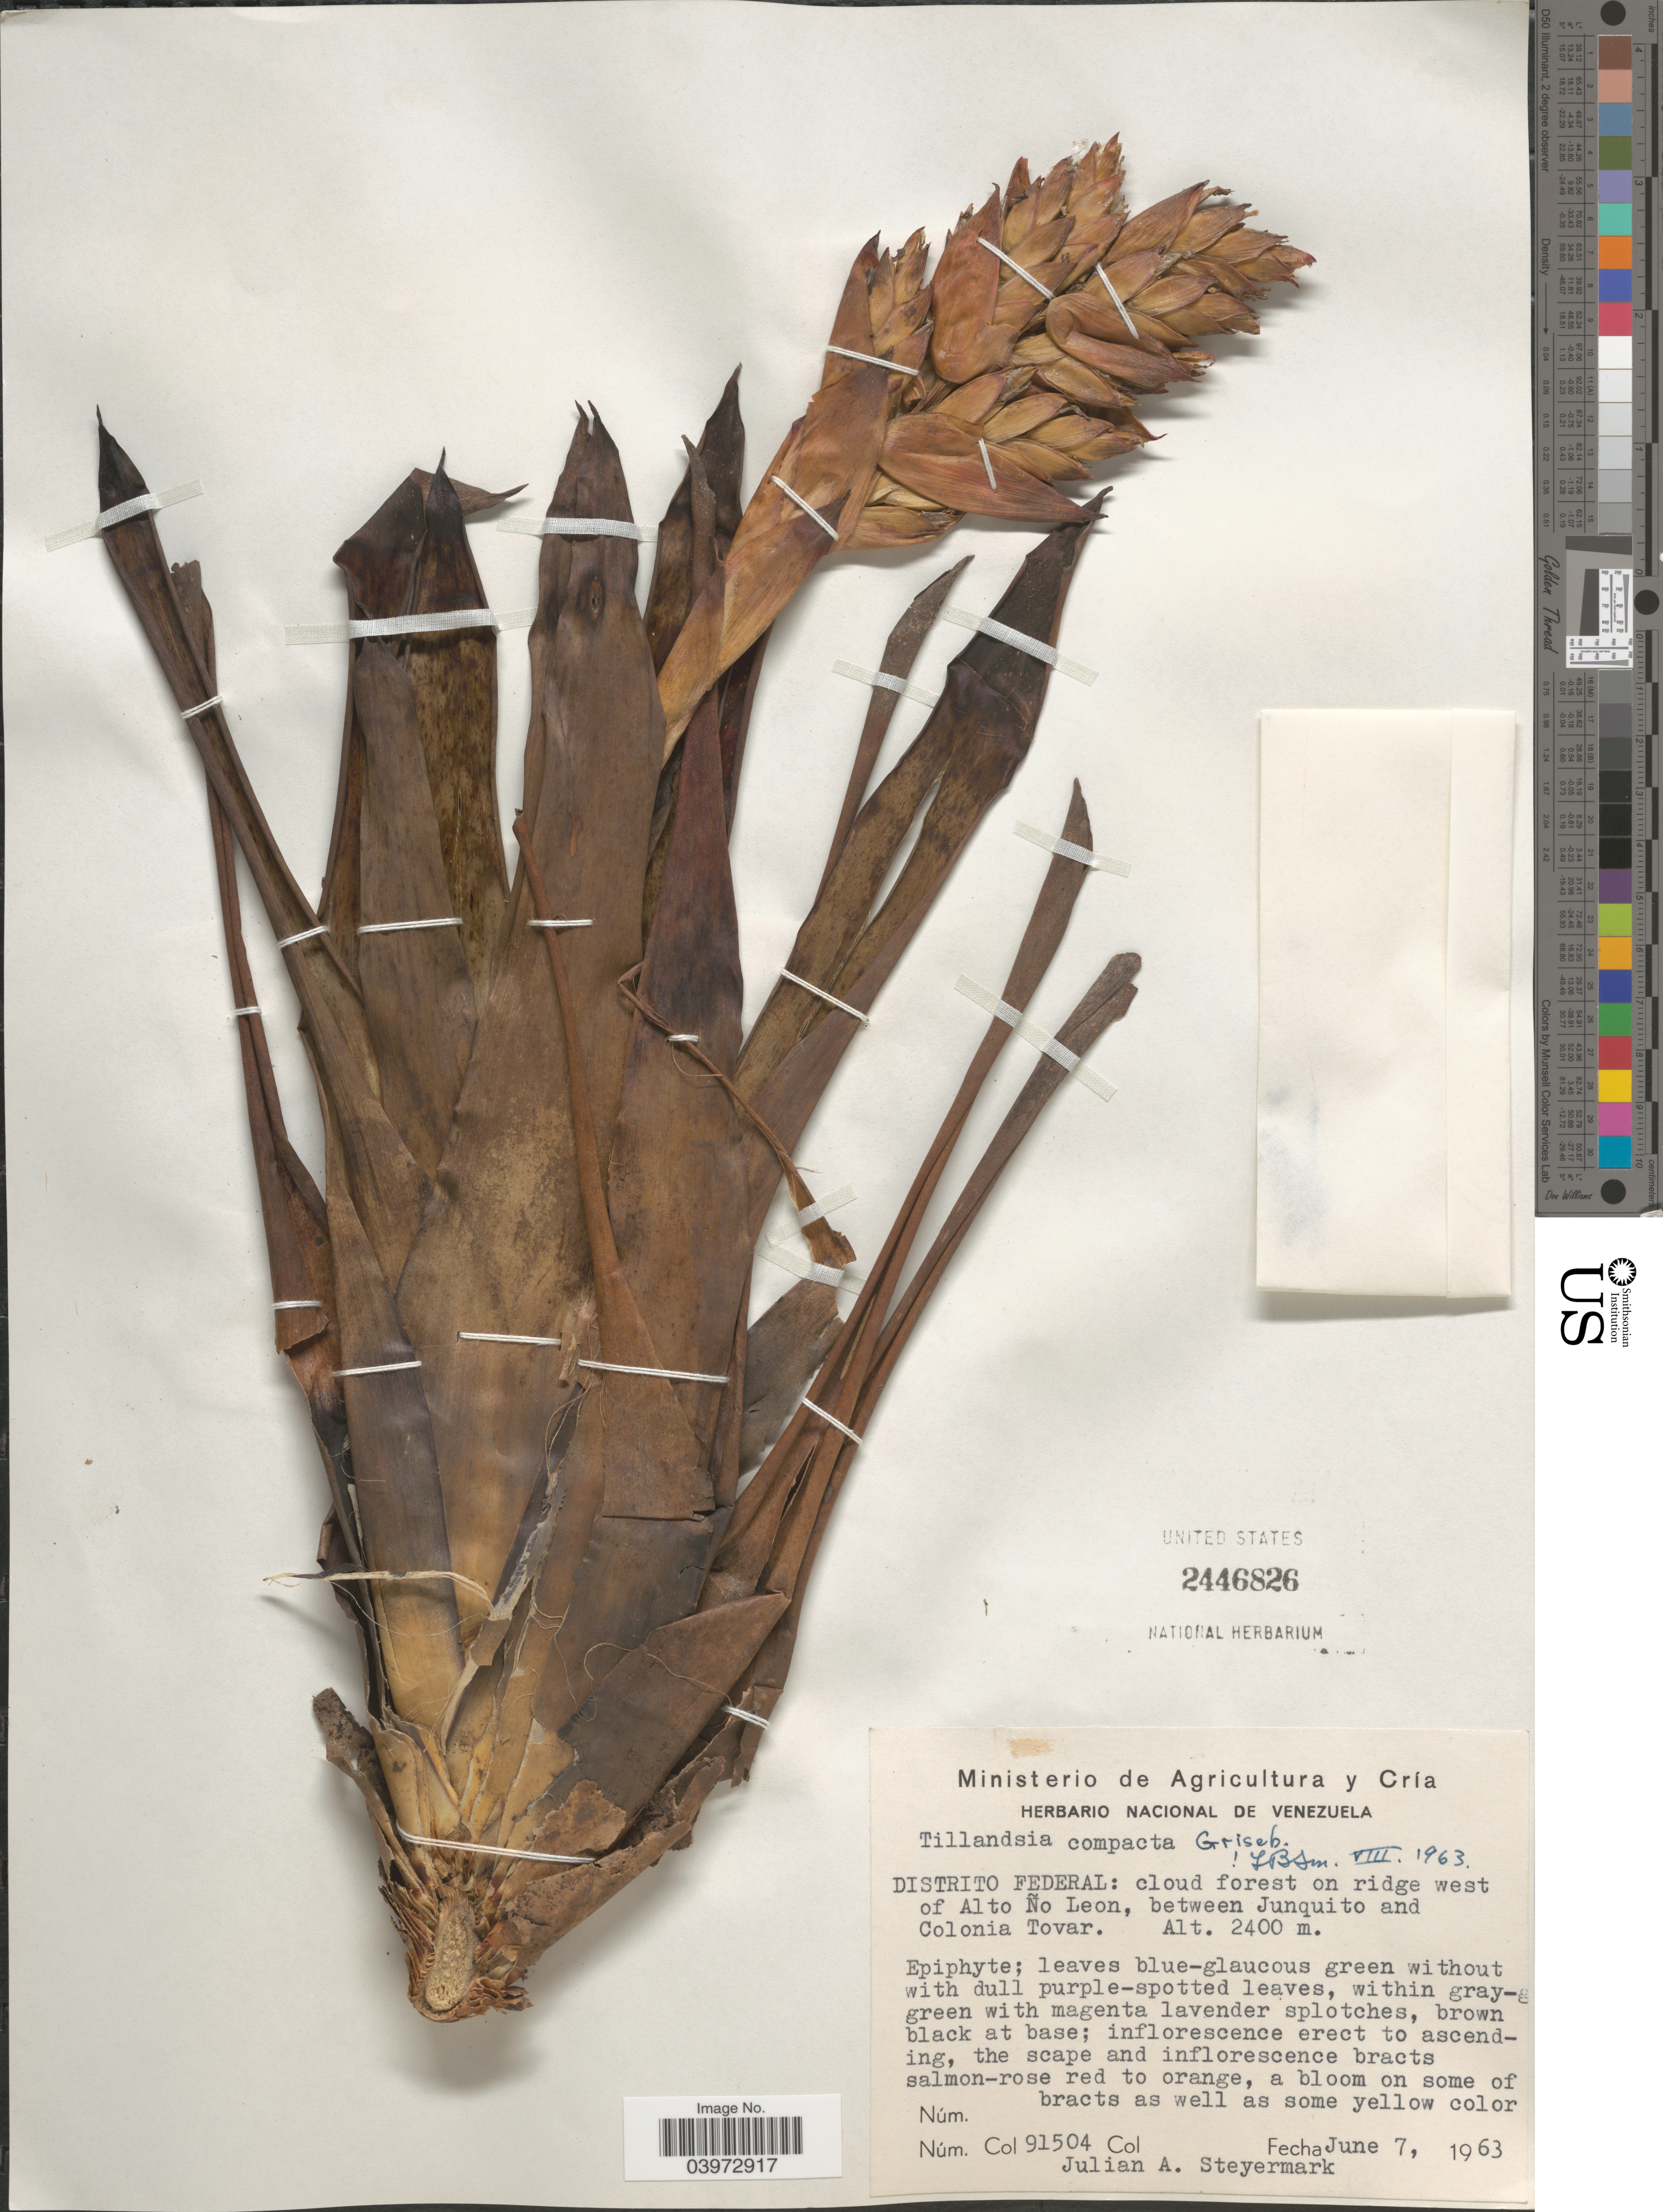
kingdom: Plantae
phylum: Tracheophyta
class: Liliopsida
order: Poales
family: Bromeliaceae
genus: Tillandsia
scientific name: Tillandsia compacta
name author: Griseb.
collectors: J. Steyermark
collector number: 91504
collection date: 1963-06-07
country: Venezuela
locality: Distrito Federal: cloud forest on ridge west of Alto Ño Leon, between Junquito and Colonia Tovar.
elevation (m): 2400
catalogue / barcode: US 2446826